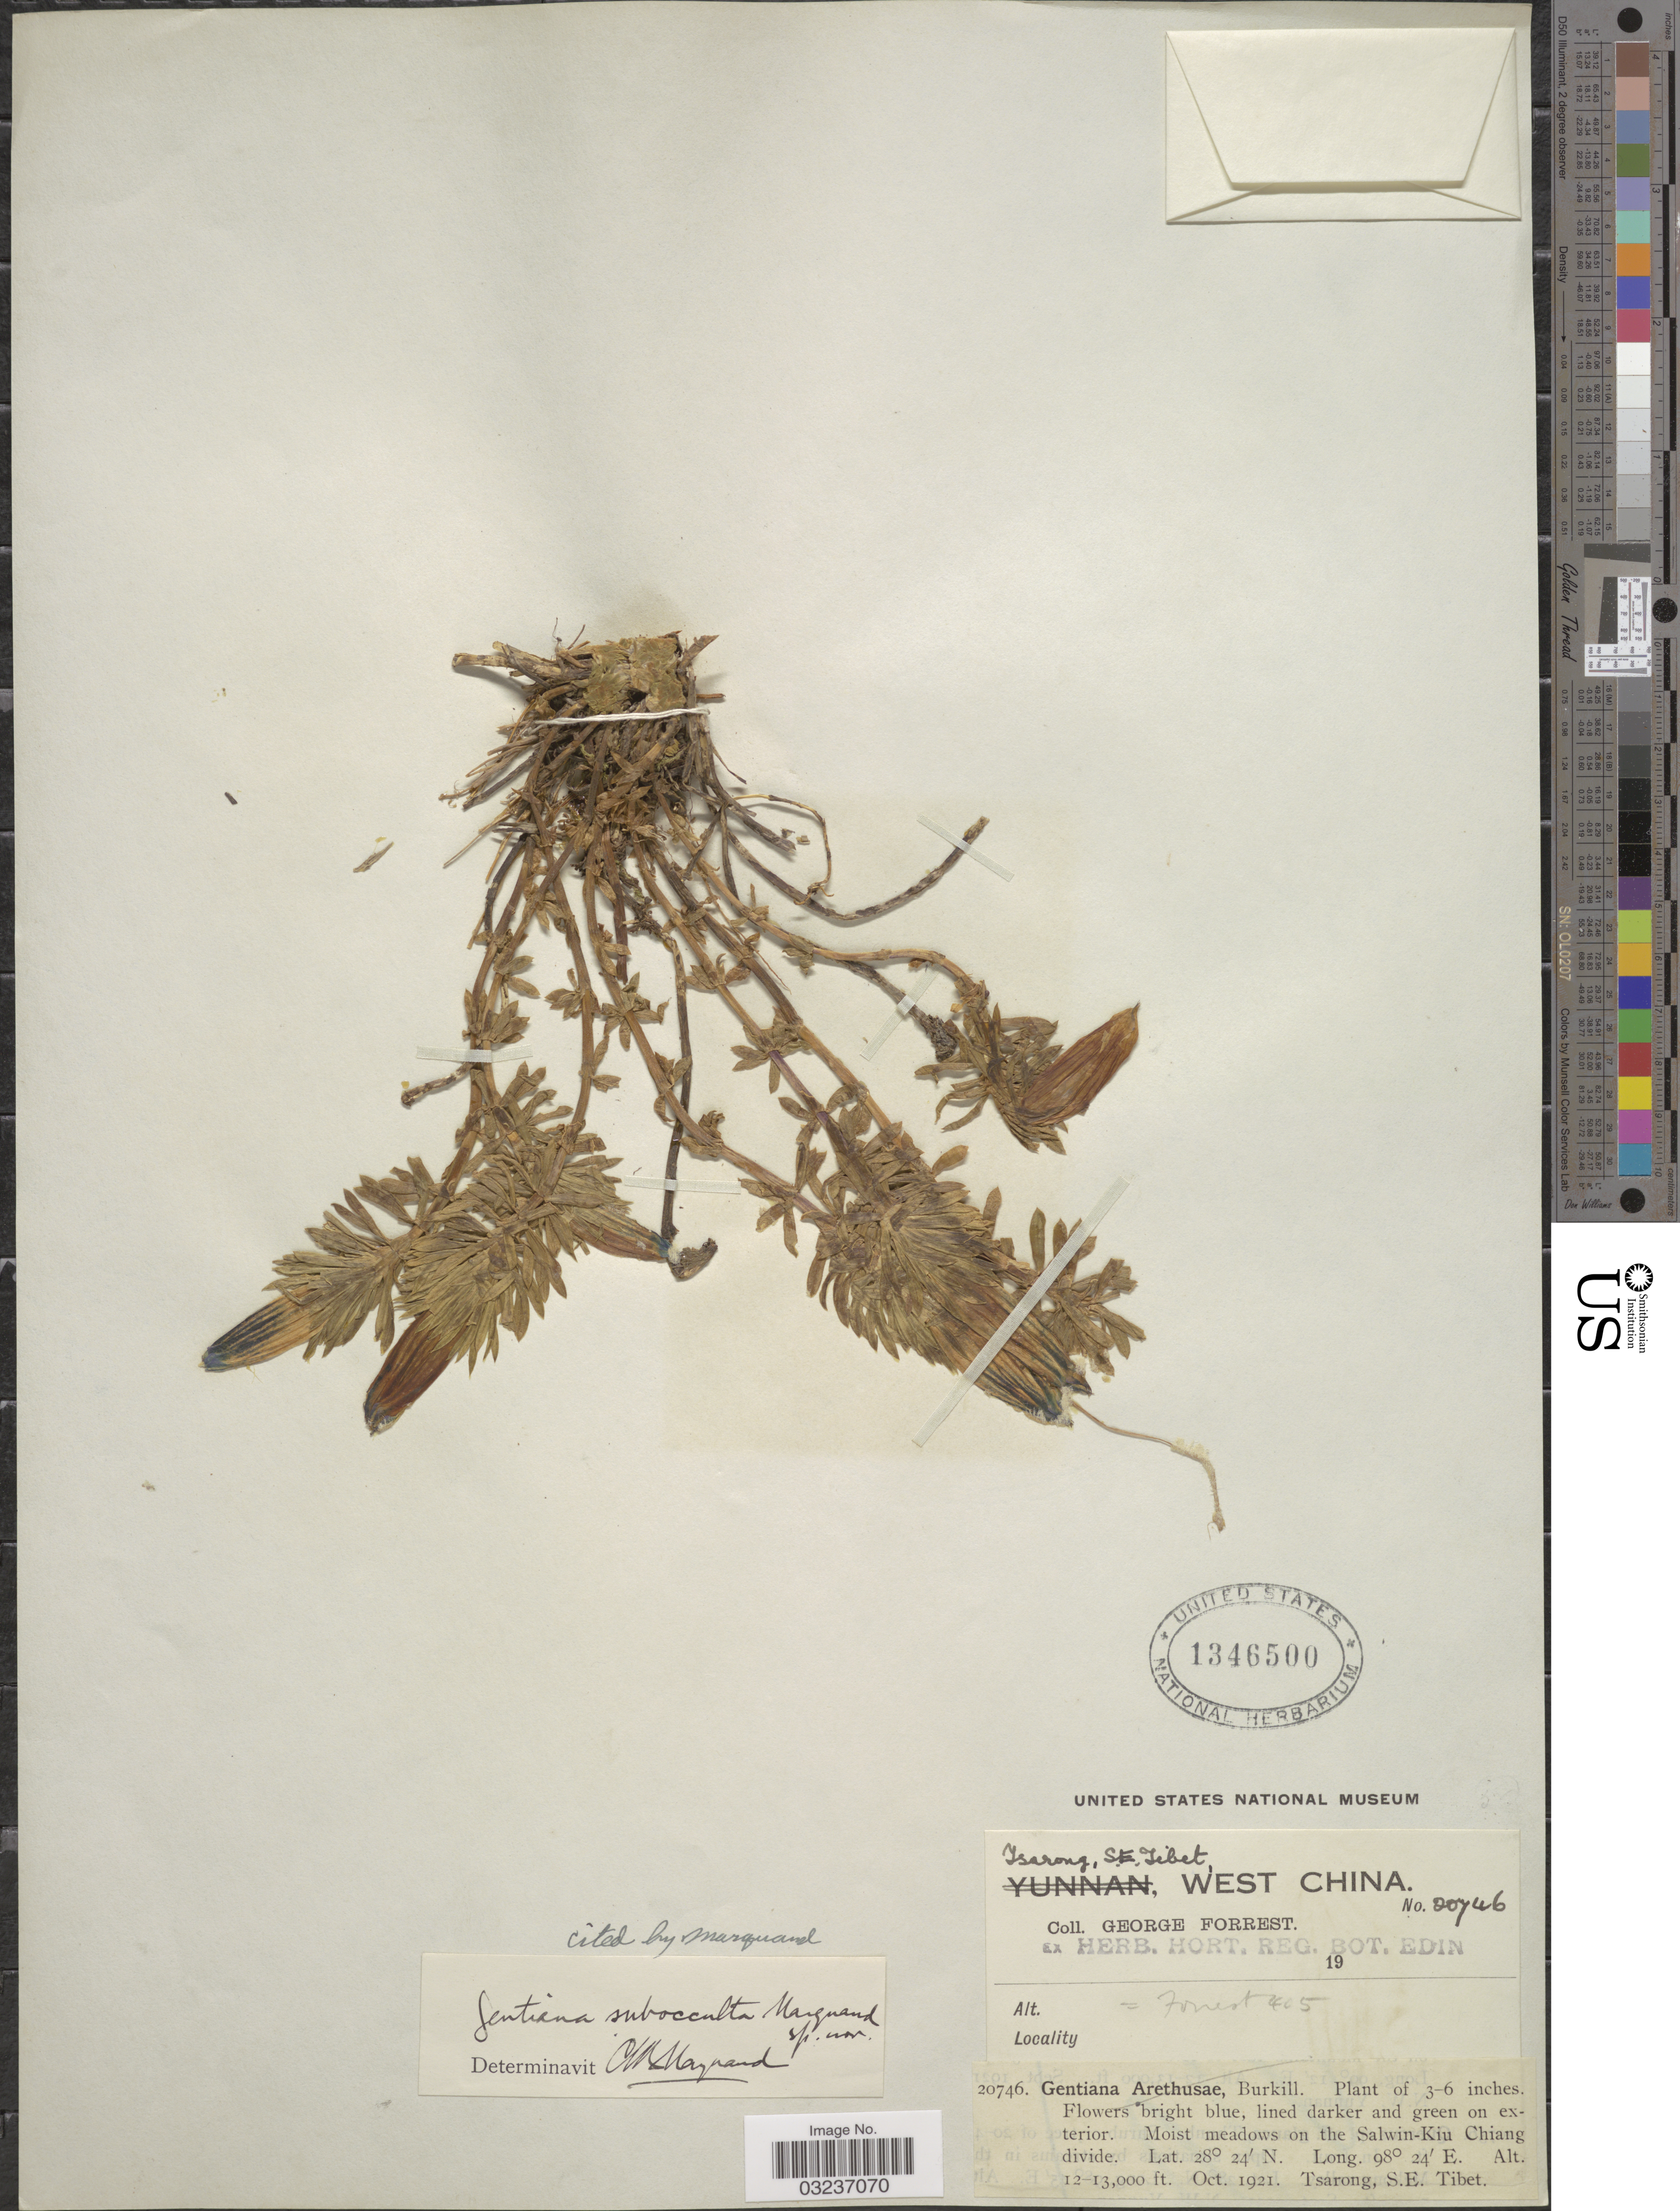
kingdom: Plantae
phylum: Tracheophyta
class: Magnoliopsida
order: Gentianales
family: Gentianaceae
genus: Gentiana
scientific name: Gentiana subocculta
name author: C. Marquand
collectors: G. Forrest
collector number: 20746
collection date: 1921-10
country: China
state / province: Xizang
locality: Tsarong, S.E. Tibet, West China, Moist meadows on the Salwin-Kiu Chiang divide.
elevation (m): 3658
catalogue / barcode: US 1346500